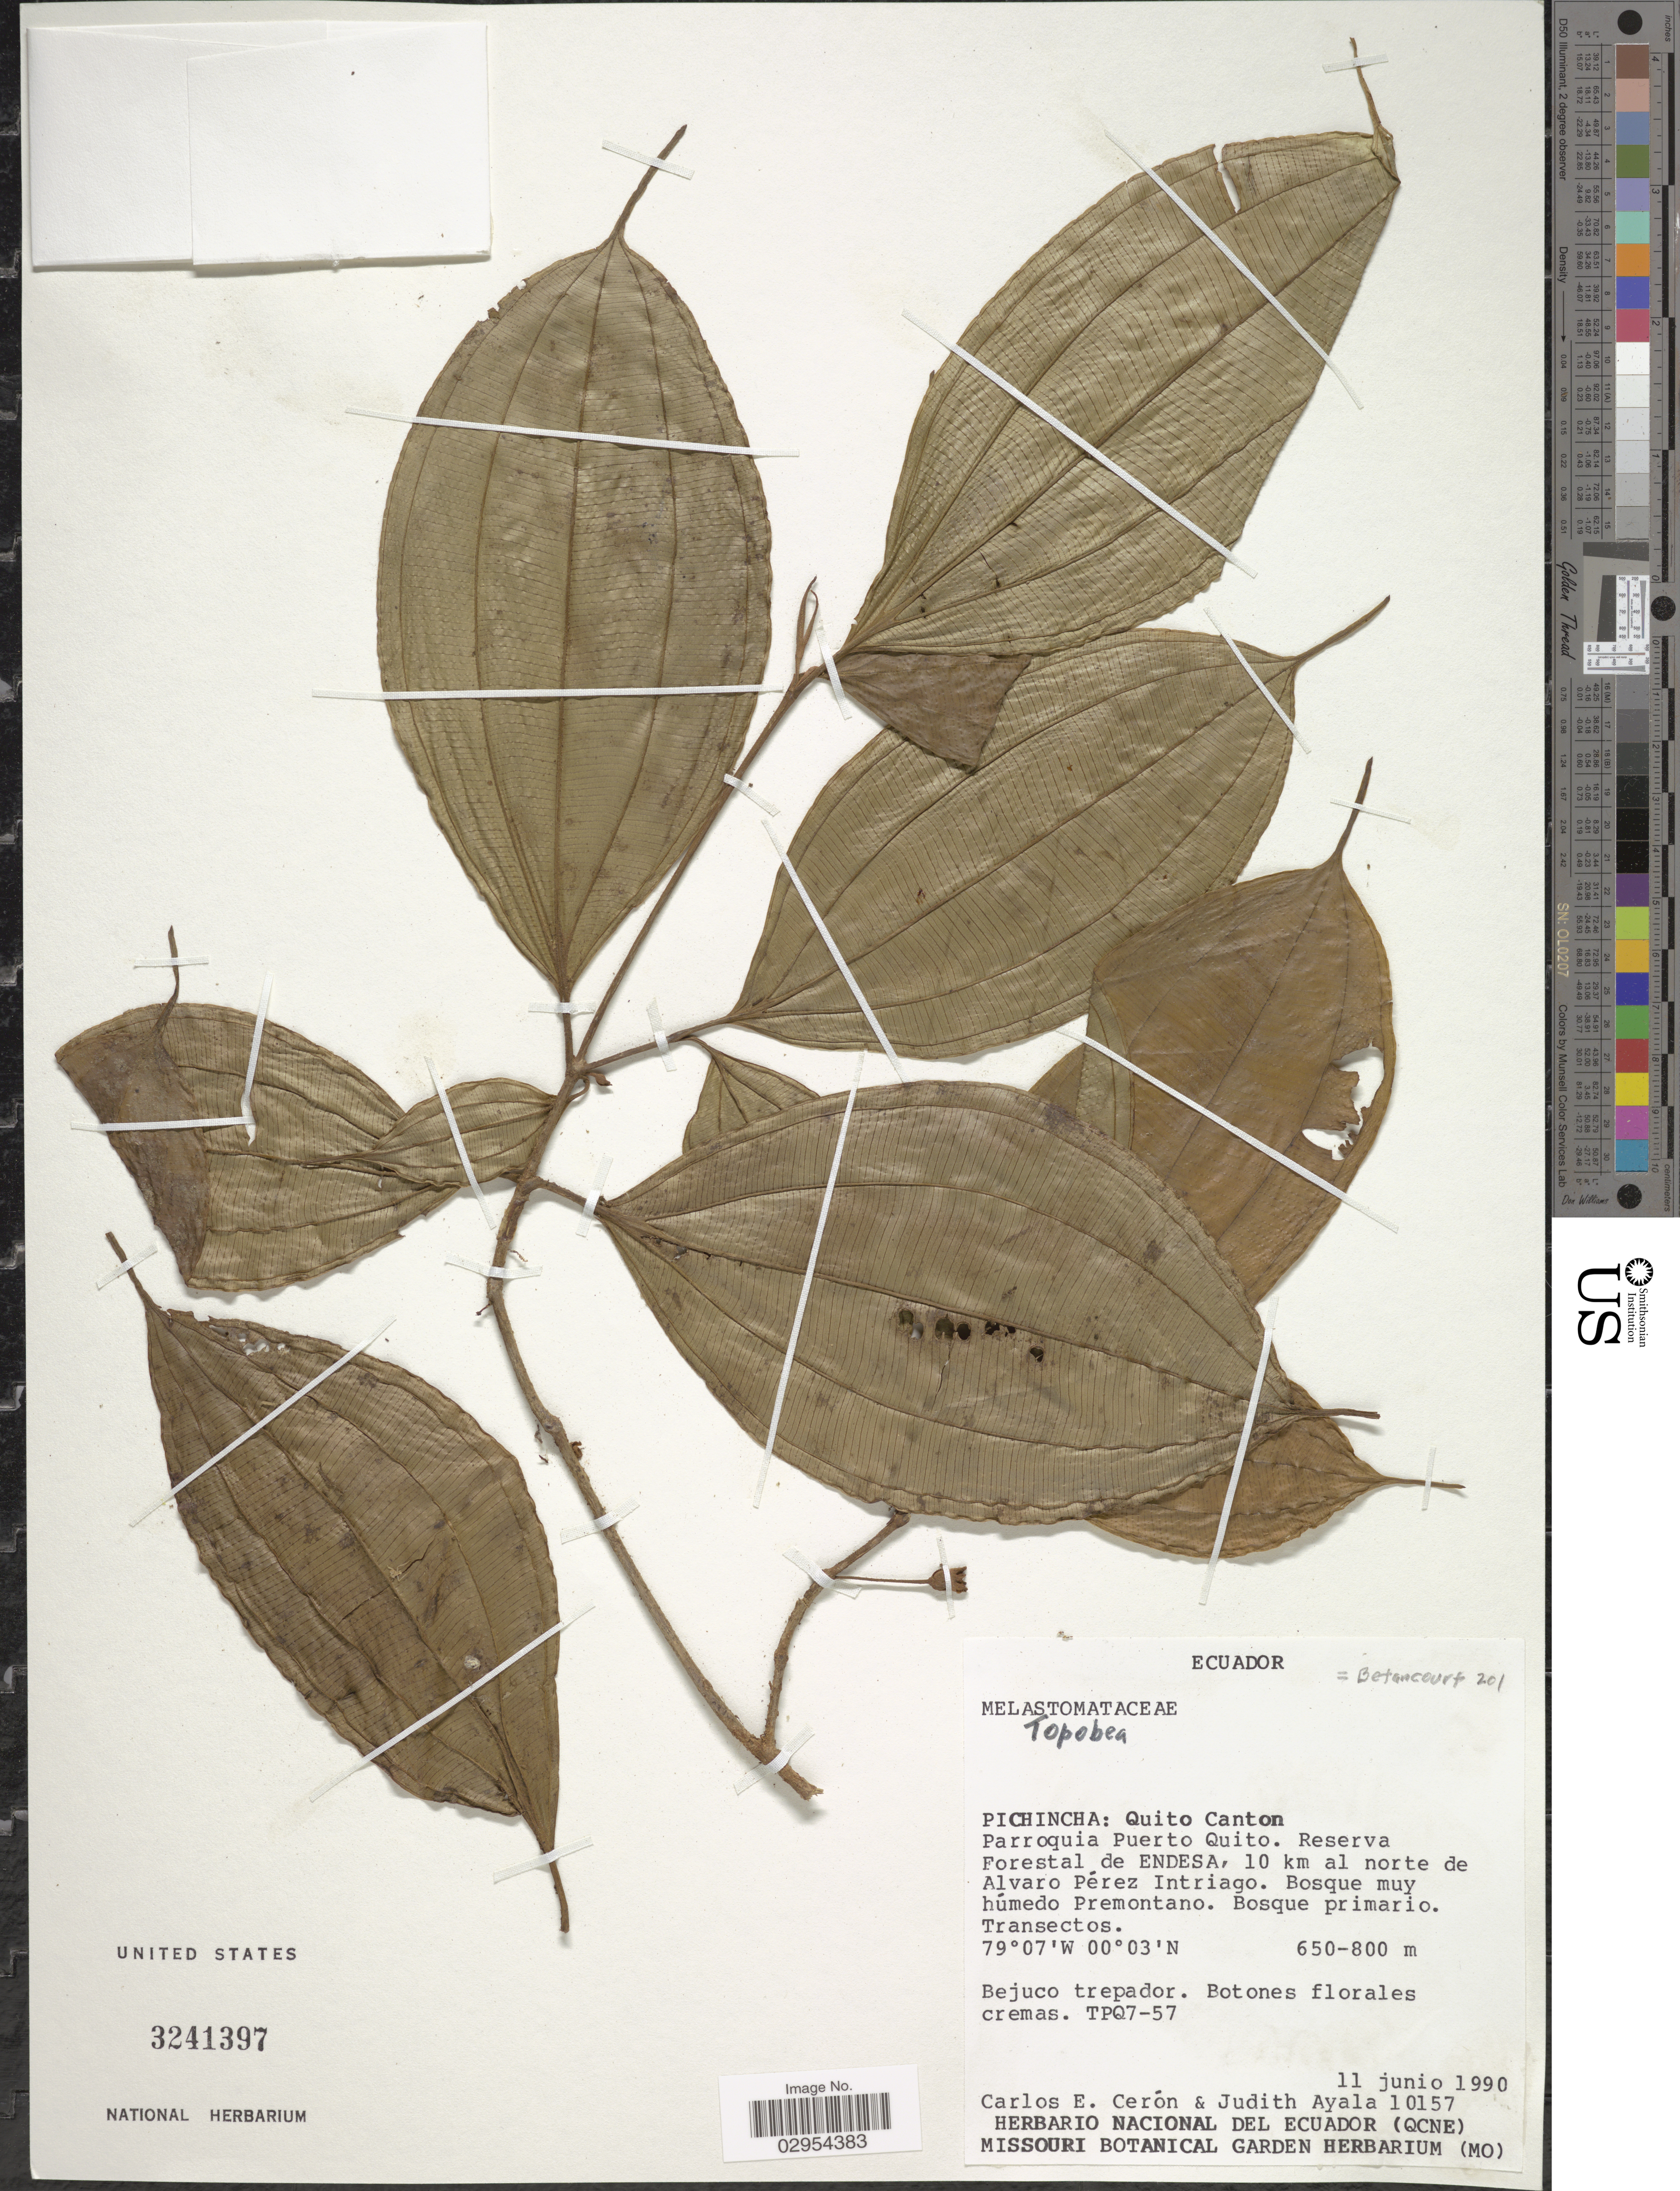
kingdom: Plantae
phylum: Tracheophyta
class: Magnoliopsida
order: Myrtales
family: Melastomataceae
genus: Topobea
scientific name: Topobea sp.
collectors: C. E. Cerón M. & J. Ayala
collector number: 10157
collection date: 1990-06-11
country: Ecuador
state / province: Pichincha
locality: Quito Canton, Parroquia Puerto Quito. Reserva Forestal de Emdesa, 10 km al norte de Alvaro Pérez Intriago.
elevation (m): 650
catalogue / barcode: US 3241397